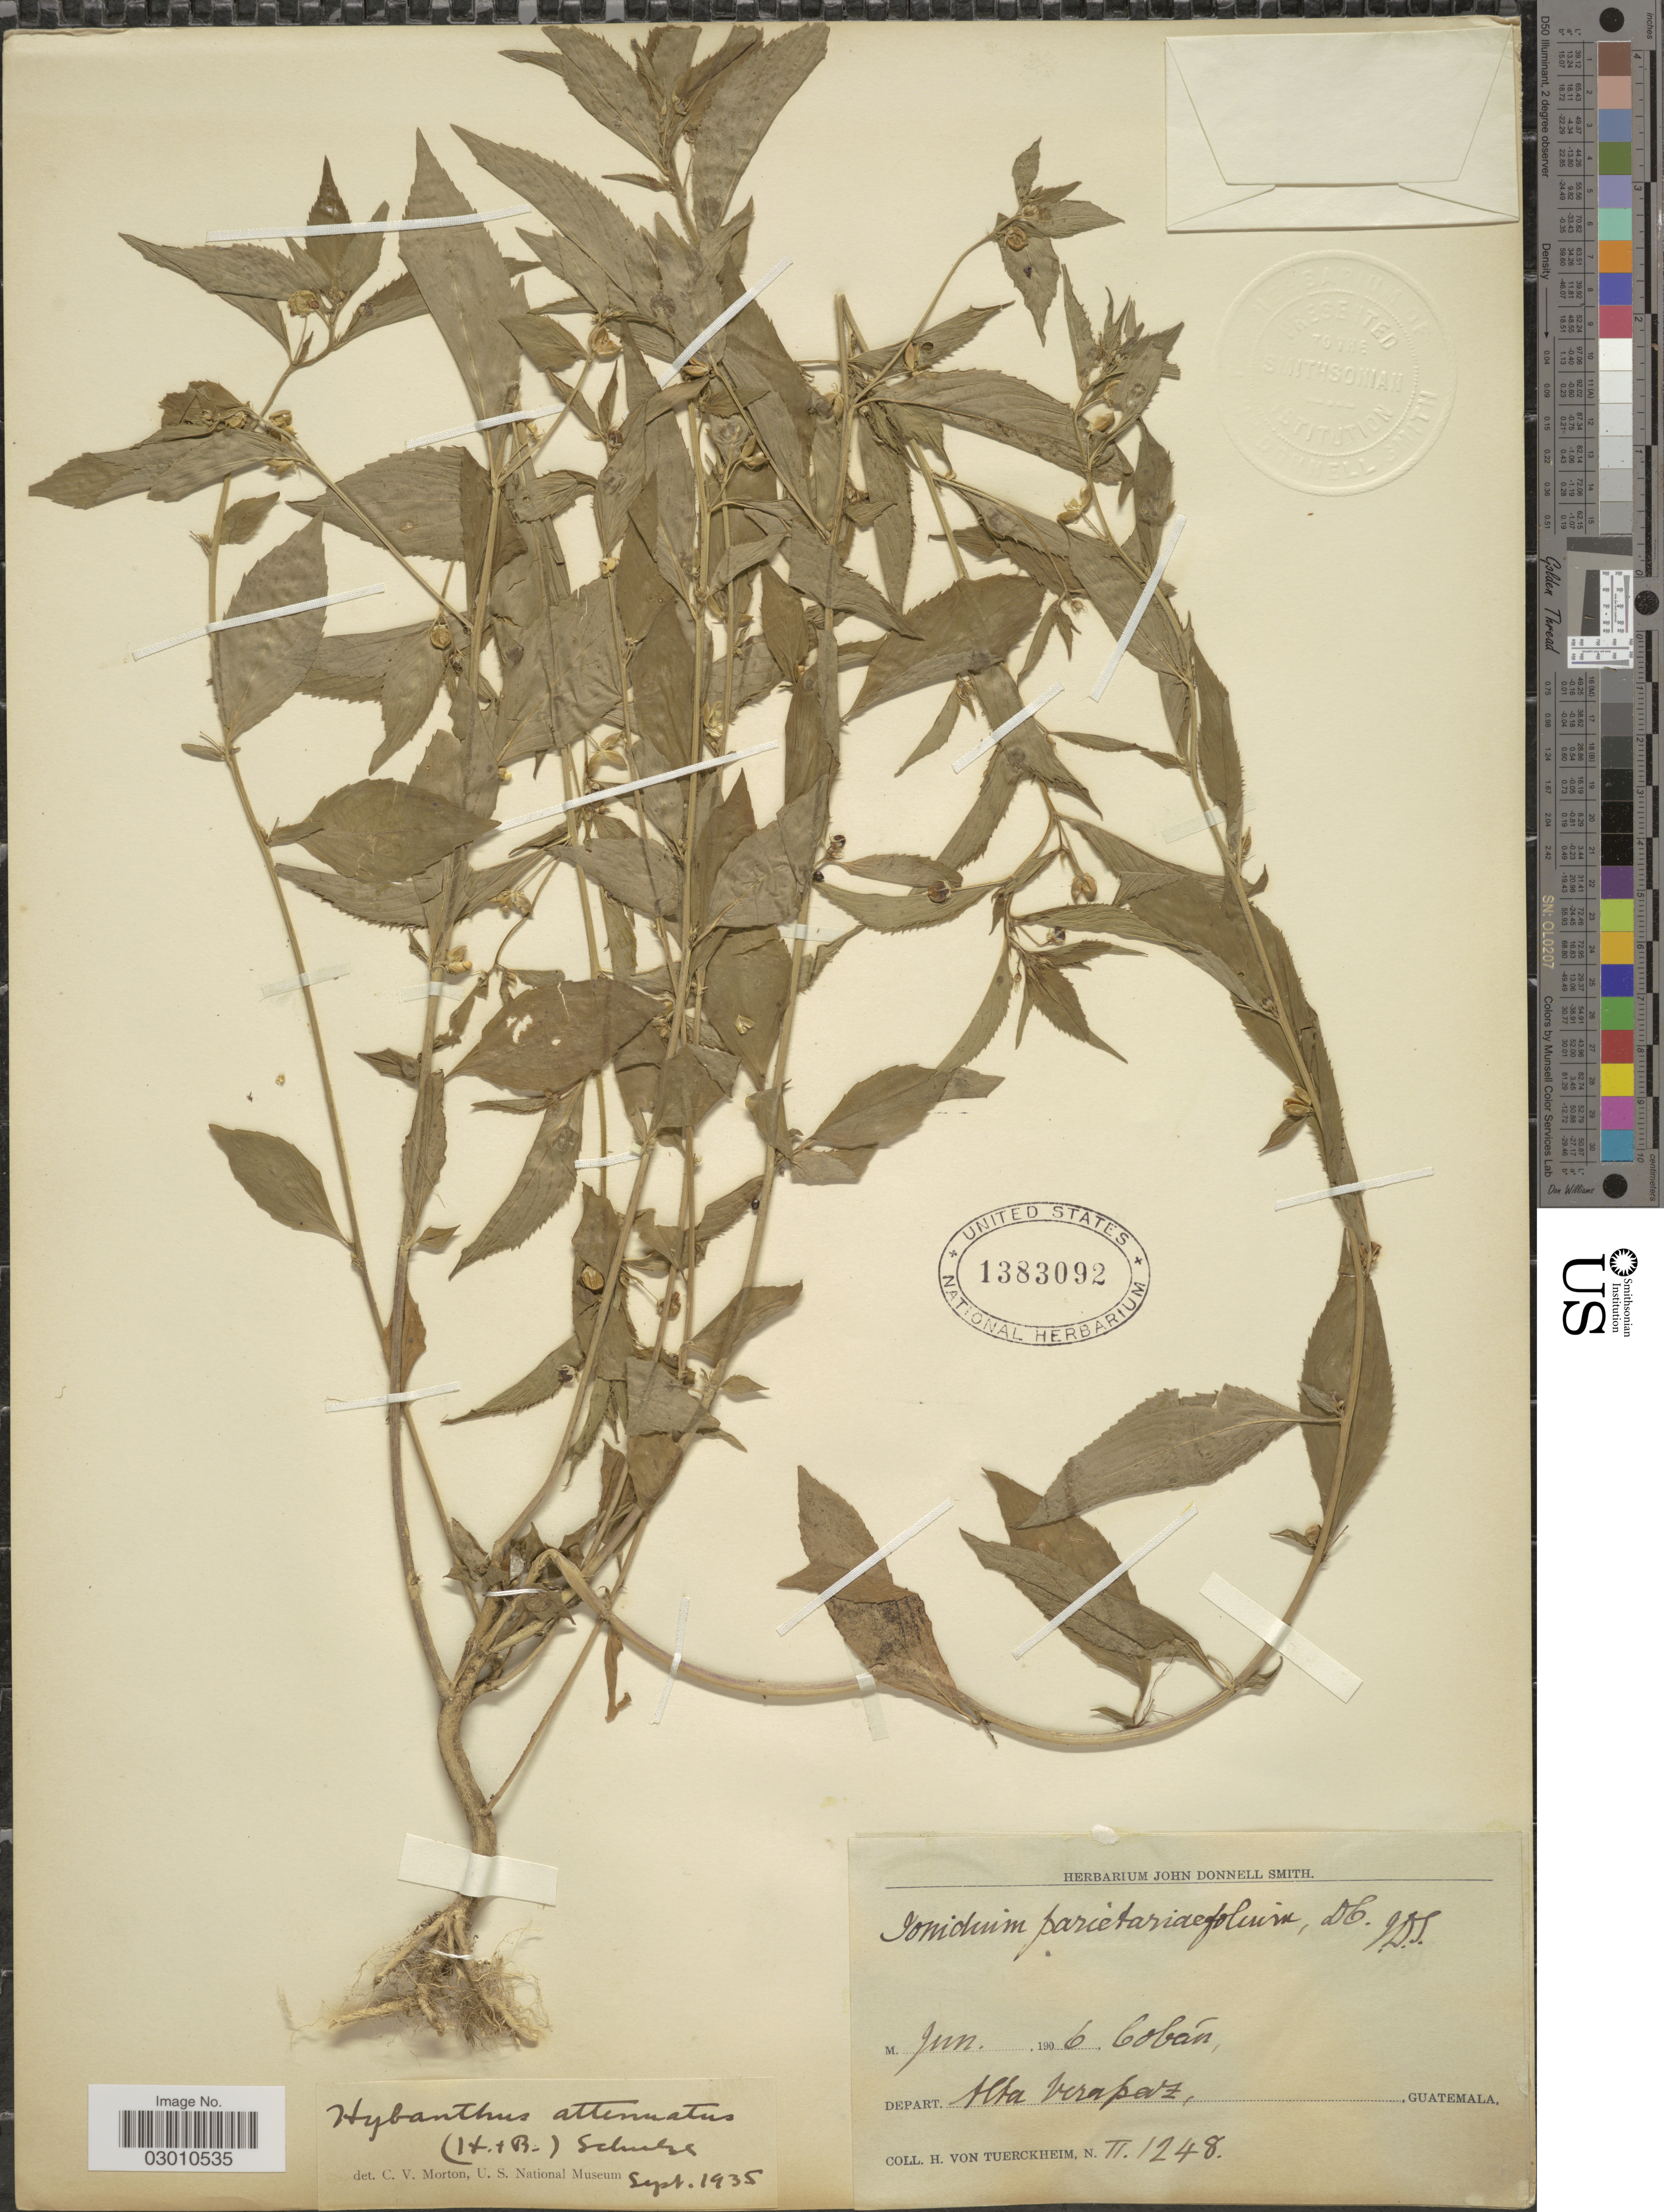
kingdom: Plantae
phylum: Tracheophyta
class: Magnoliopsida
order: Malpighiales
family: Violaceae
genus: Pombalia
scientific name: Pombalia attenuata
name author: (Humb. & Bonpl. ex Willd.) Paula-Souza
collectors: H. von Tuerckheim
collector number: II1248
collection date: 1906-06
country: Guatemala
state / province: Alta Verapaz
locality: Cobán, Depart. Alta Verapaz.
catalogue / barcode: US 1383092